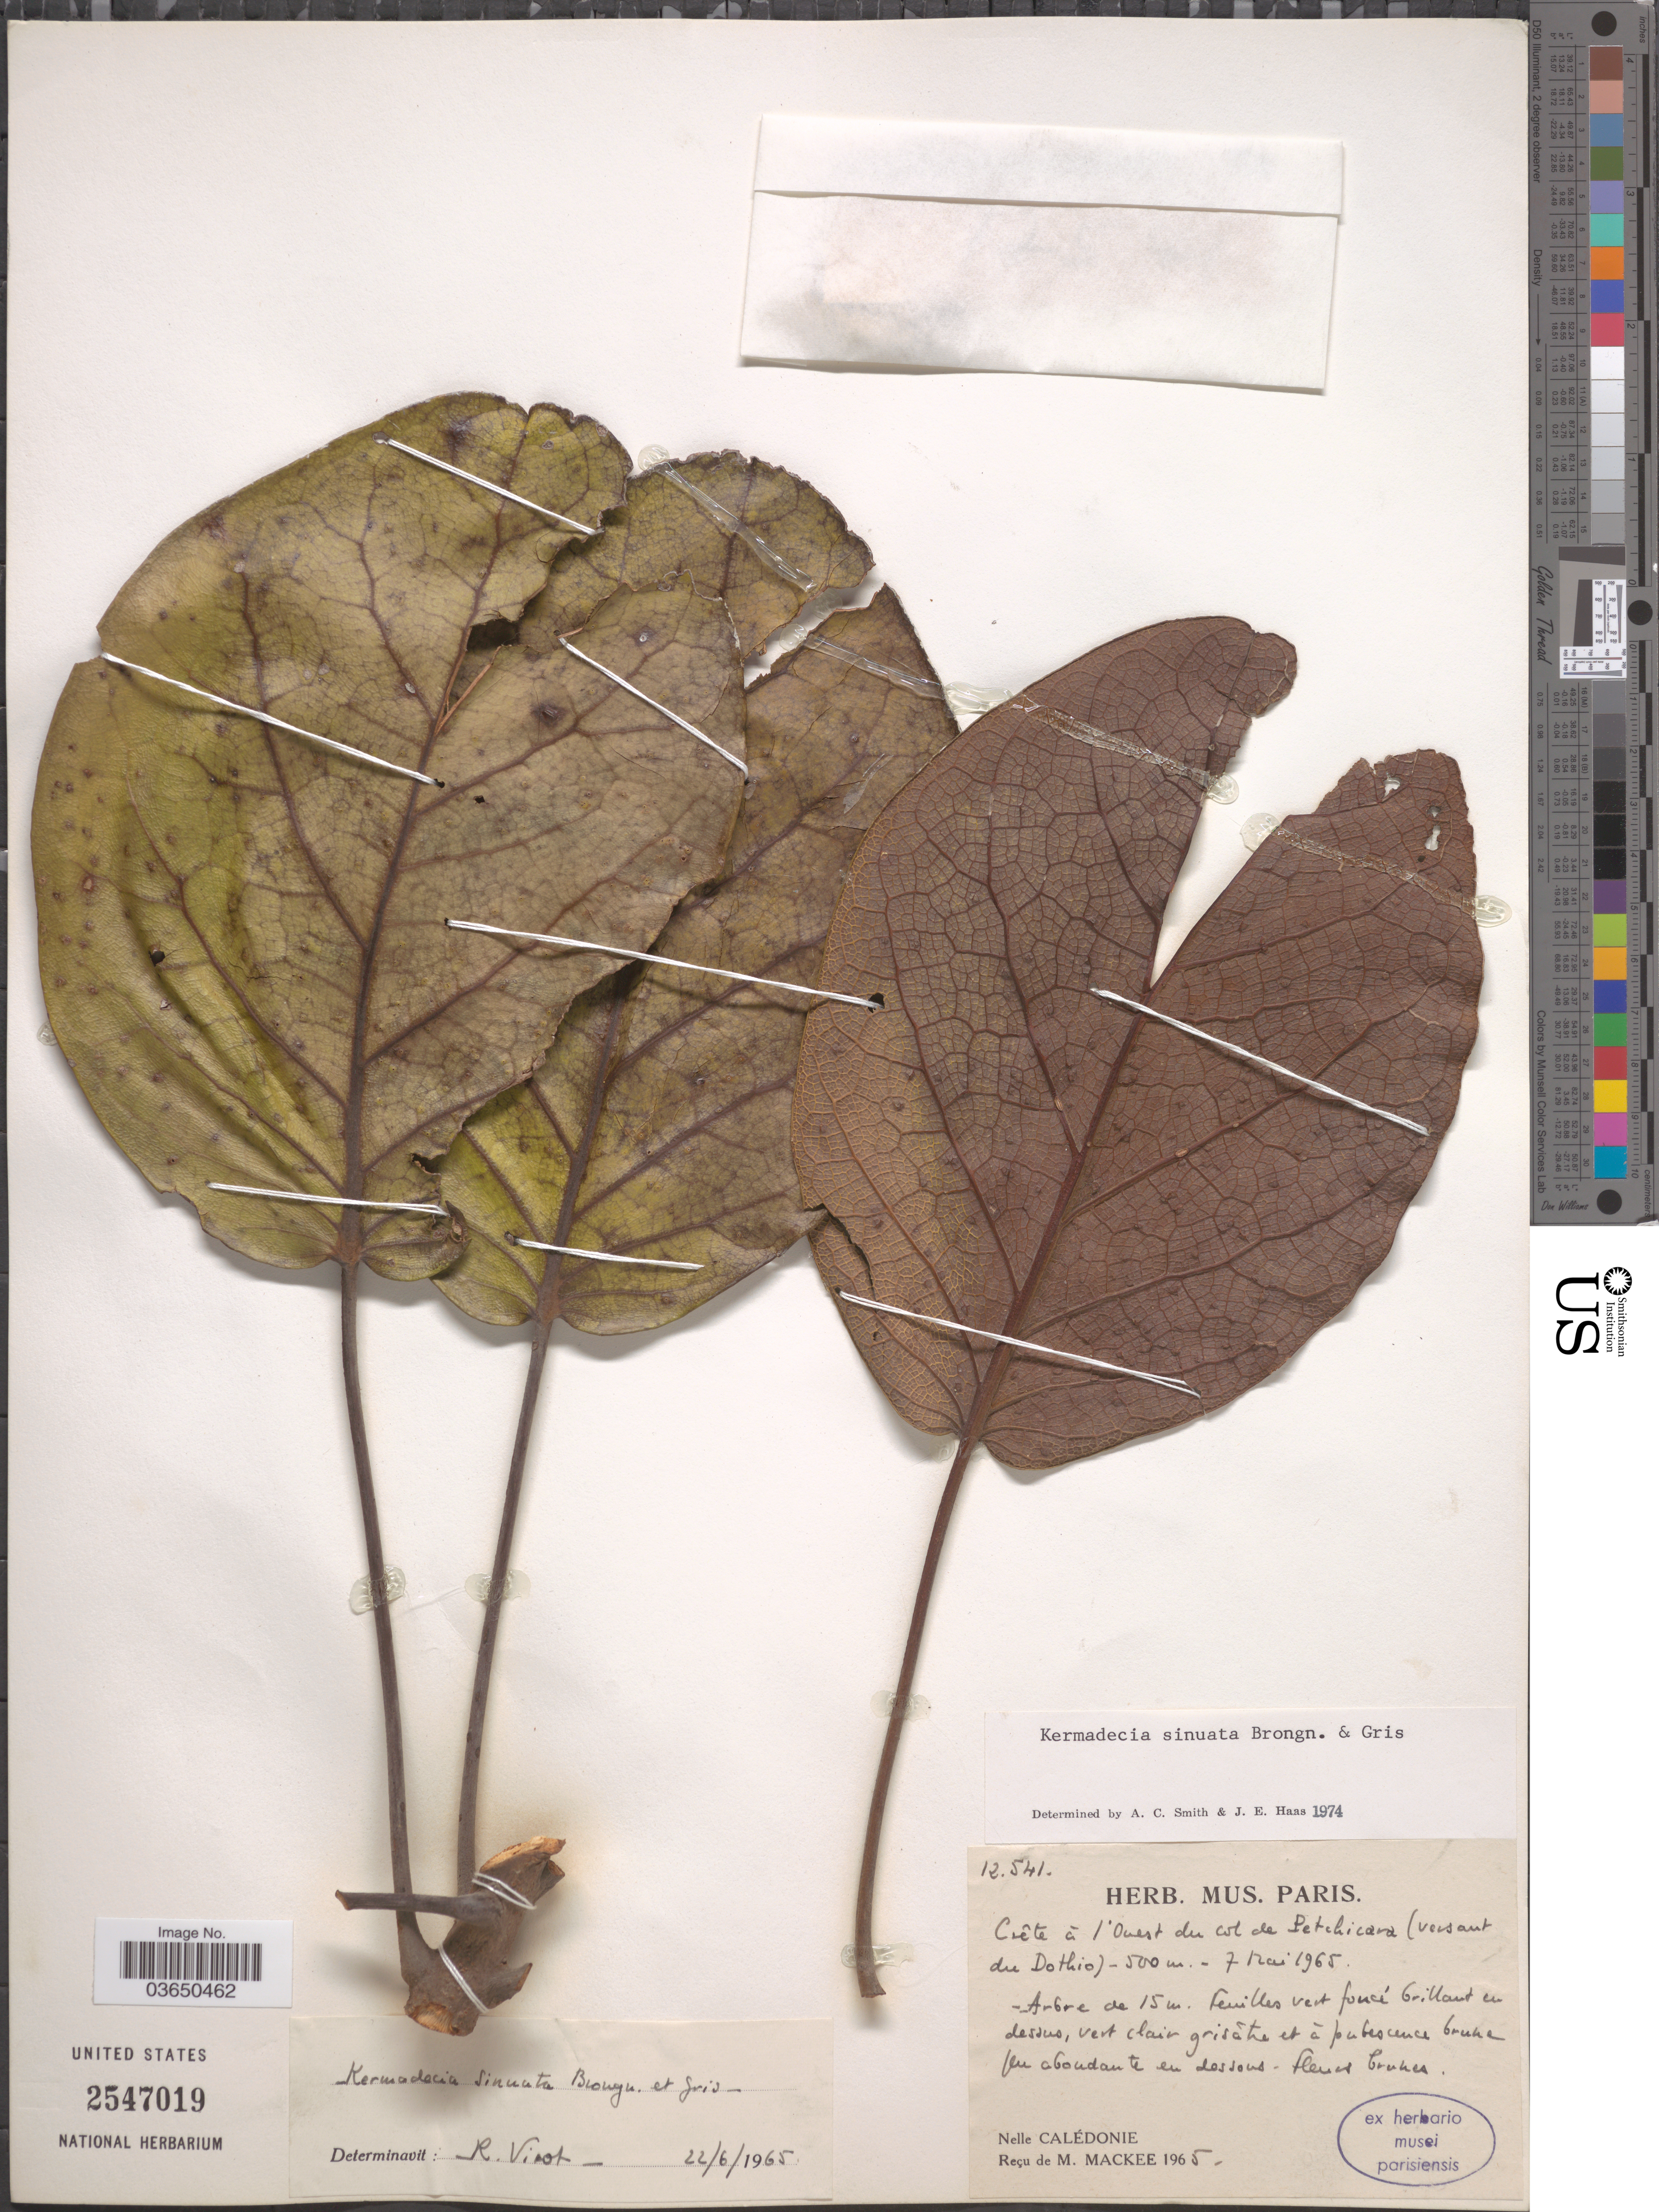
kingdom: Plantae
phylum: Tracheophyta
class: Magnoliopsida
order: Proteales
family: Proteaceae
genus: Kermadecia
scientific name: Kermadecia sinuata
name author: Brongn. & Gris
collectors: M. Mackee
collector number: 12541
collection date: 1965-05-07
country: New Caledonia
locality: Crêta ā l'Ouest du col de Petehicara (versant du Dothio). [interpreted] Nelle Calédonie.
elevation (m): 500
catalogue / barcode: US 2547019